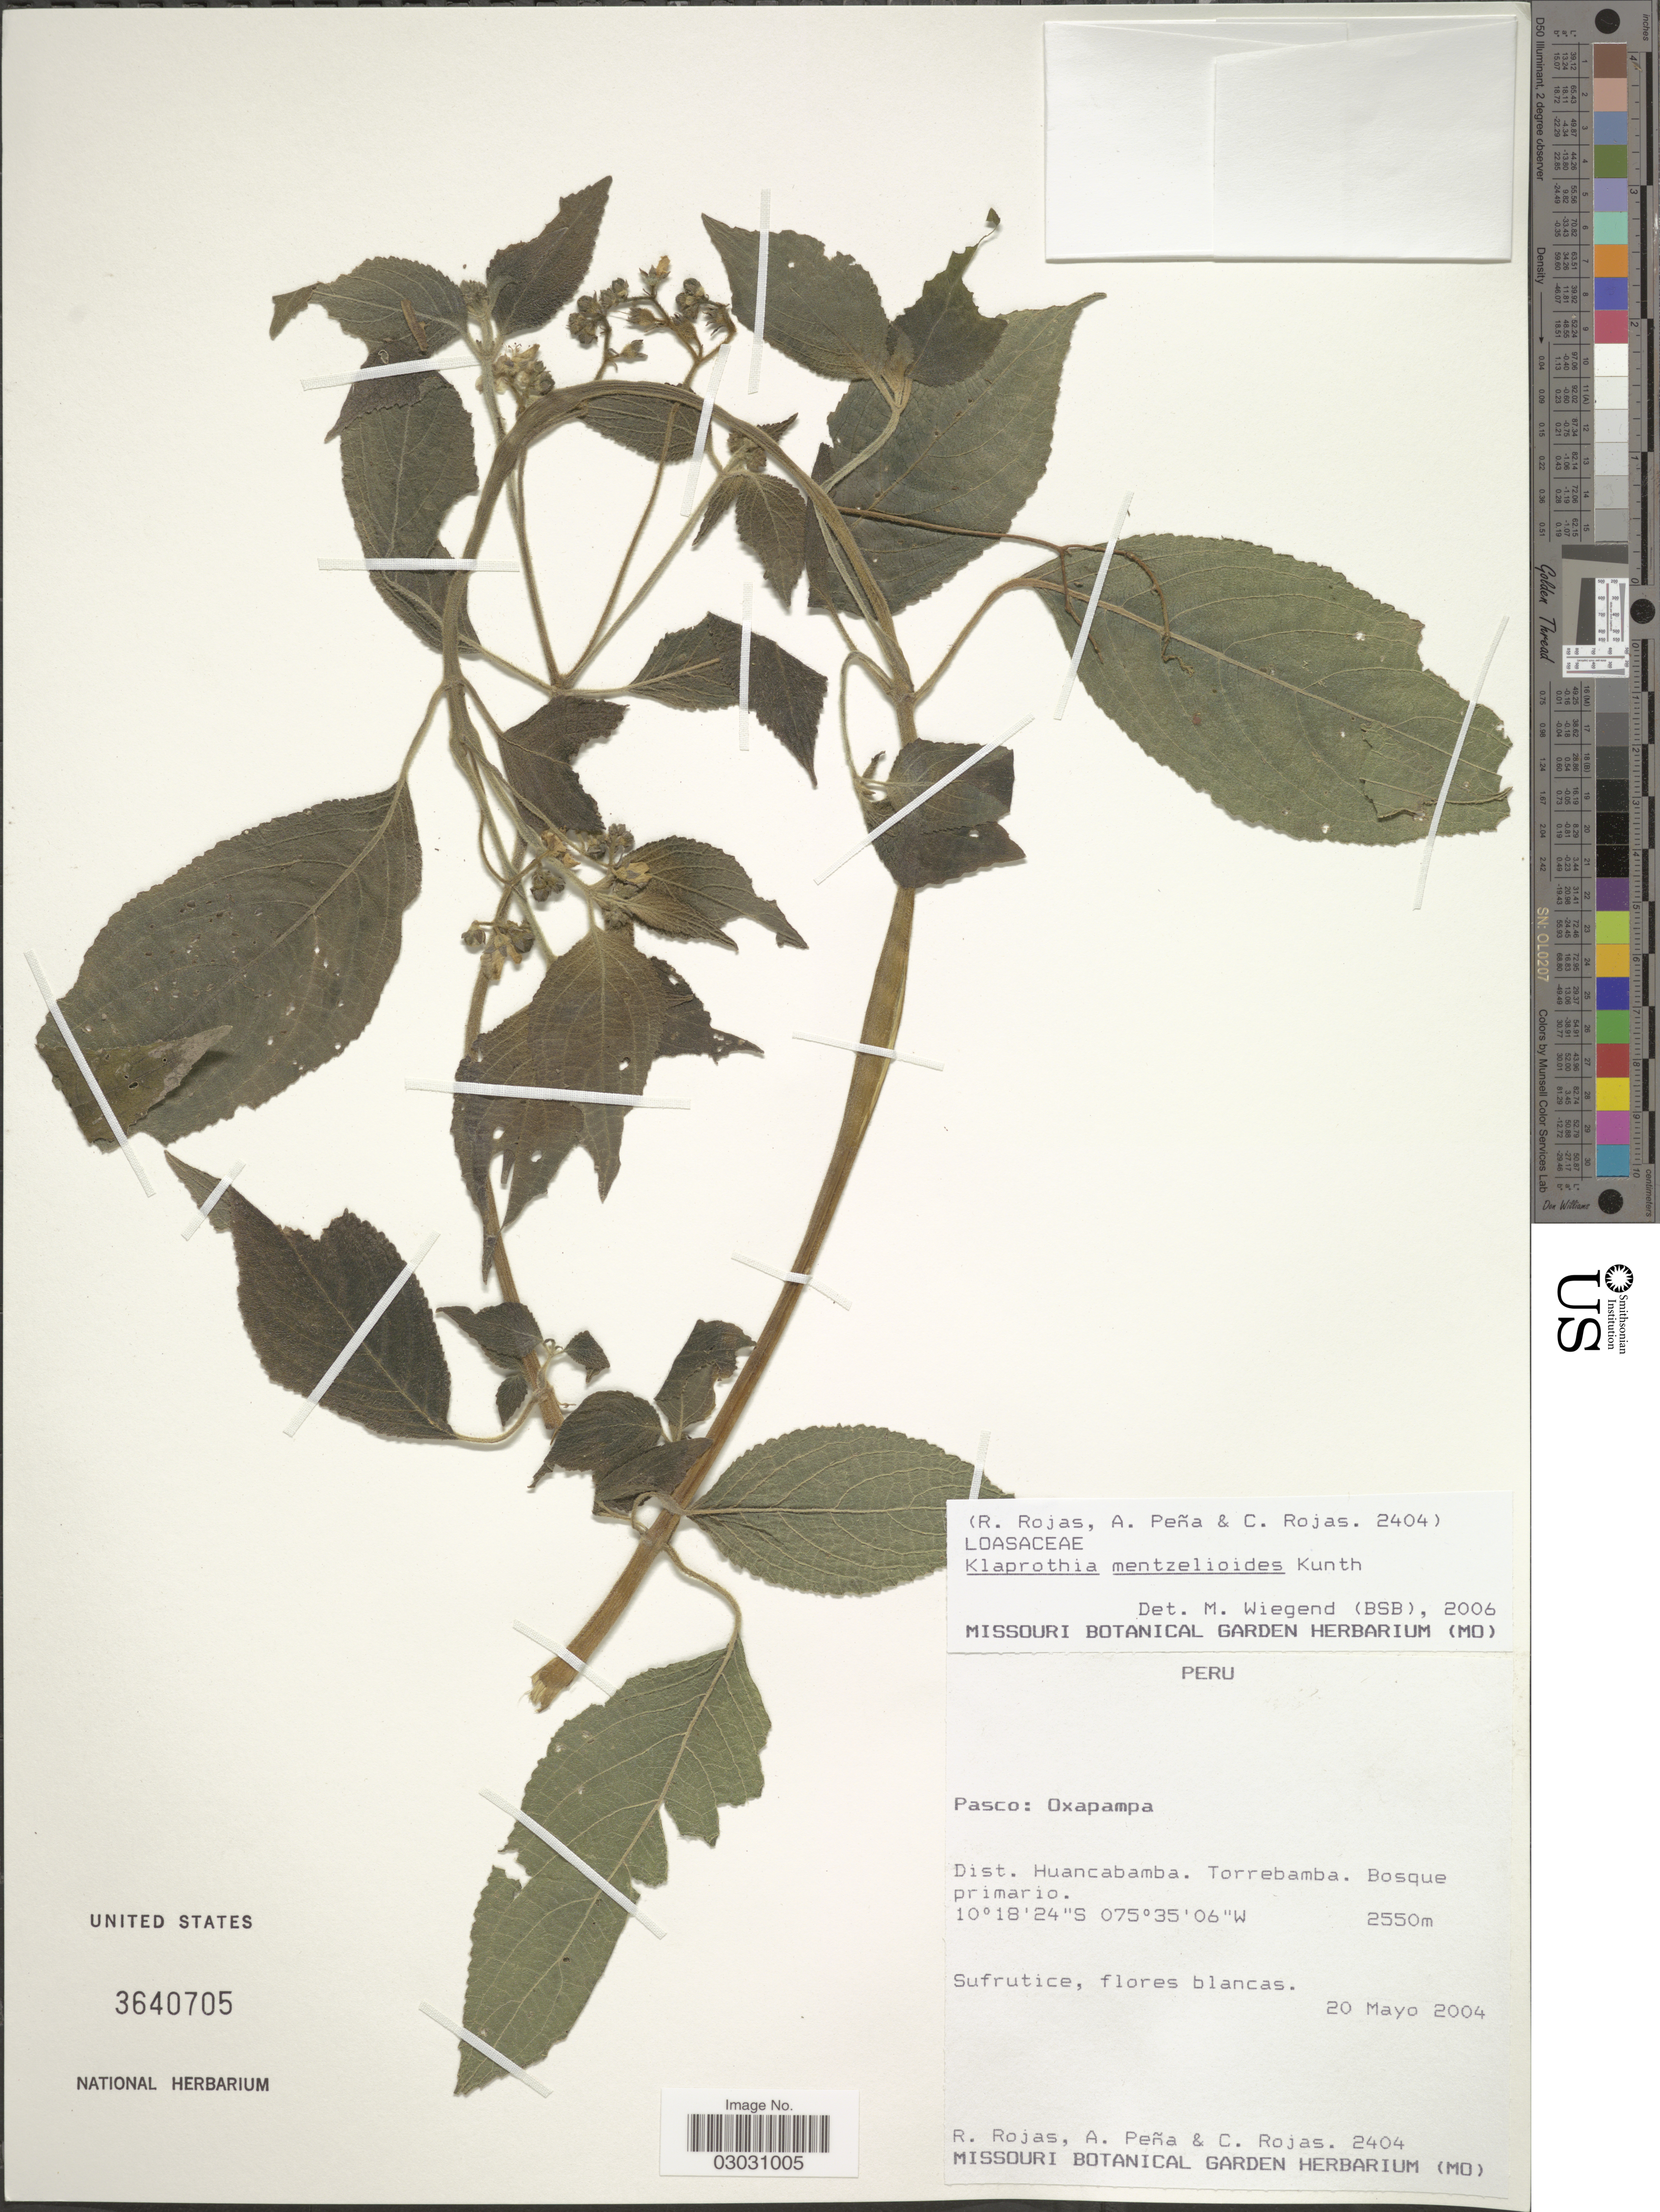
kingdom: Plantae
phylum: Tracheophyta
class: Magnoliopsida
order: Cornales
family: Loasaceae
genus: Klaprothia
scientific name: Klaprothia mentzelioides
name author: Kunth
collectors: R. Rojas, A. Peña & C. Rojas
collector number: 2404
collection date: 2004-05-20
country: Peru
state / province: Pasco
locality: Pasco: Oxapampa, Dist. Huancabamba, Torrebamba.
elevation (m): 2550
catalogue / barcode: US 3640705